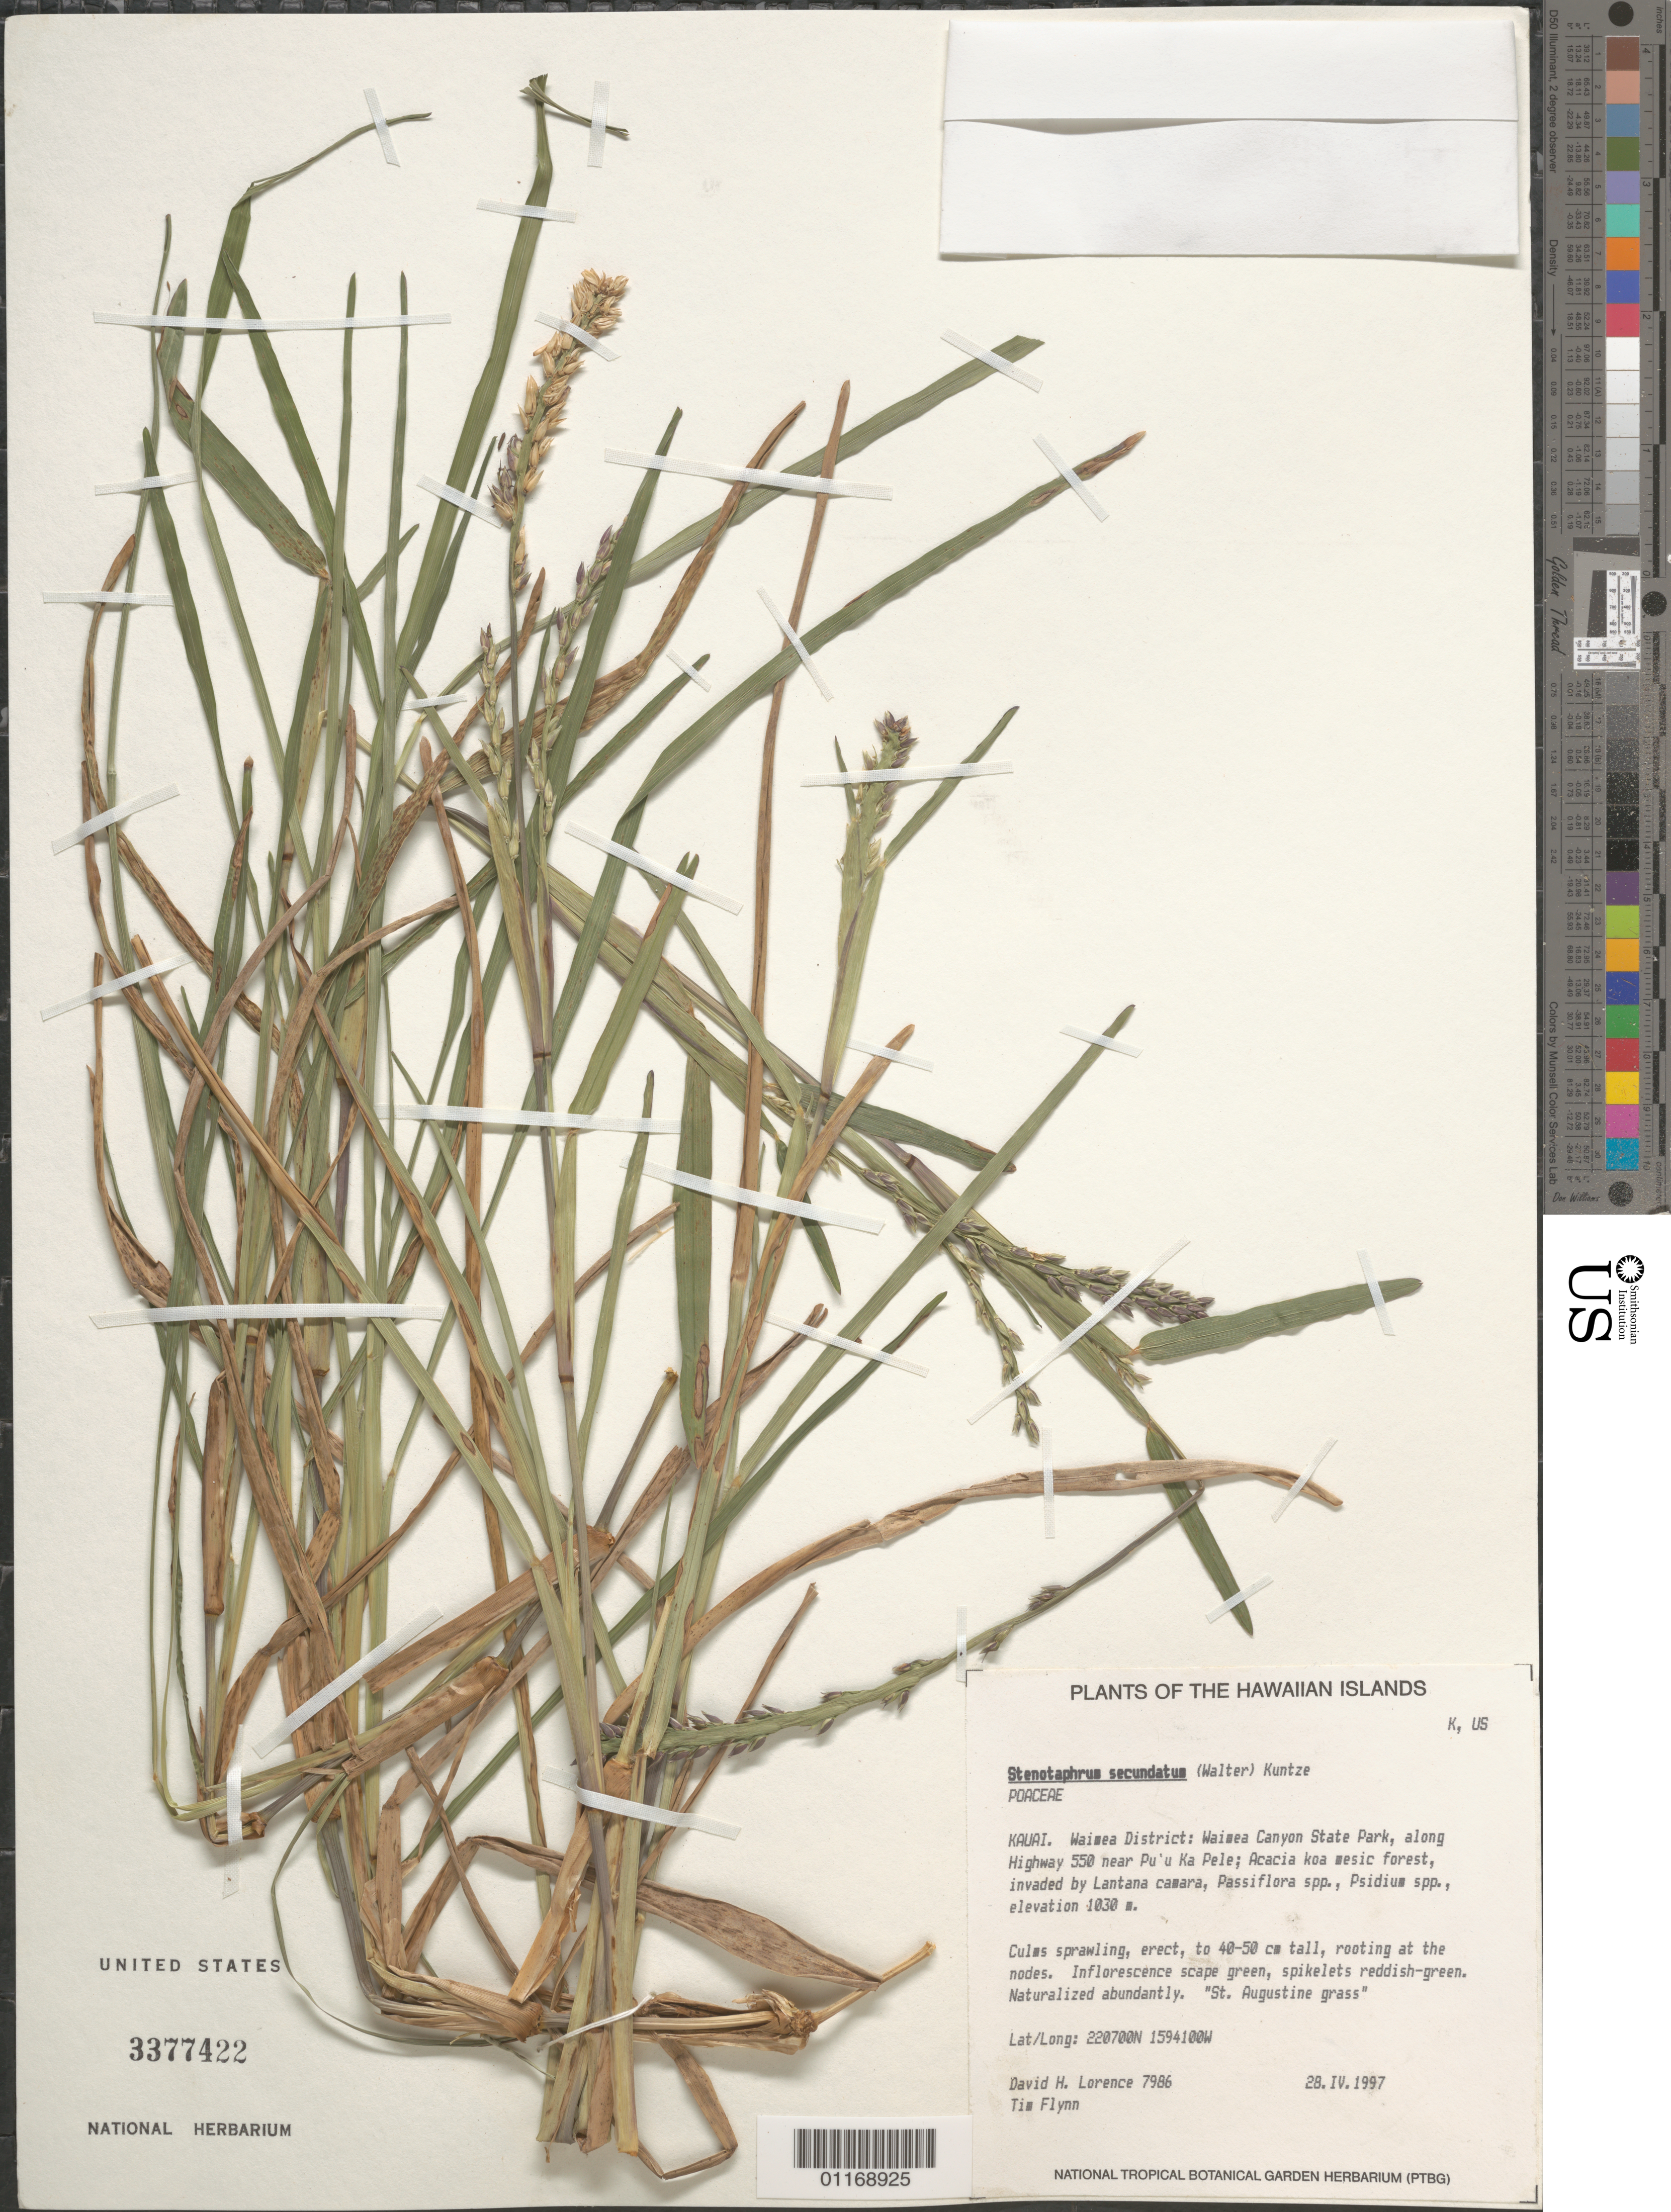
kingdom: Plantae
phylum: Tracheophyta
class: Liliopsida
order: Poales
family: Poaceae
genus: Stenotaphrum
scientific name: Stenotaphrum secundatum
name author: (Walter) Kuntze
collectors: D. Lorence, T. W. Flynn & A. Asquith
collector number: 7986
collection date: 1997-04-28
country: United States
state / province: Hawaii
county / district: Kauai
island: Kaua'i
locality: Waimea District, Waimea Canyon State Park, along Highway 550 near Pu'u Ka Pele.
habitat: Acacia koa mesic forest.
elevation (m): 1030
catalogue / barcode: US 3377422